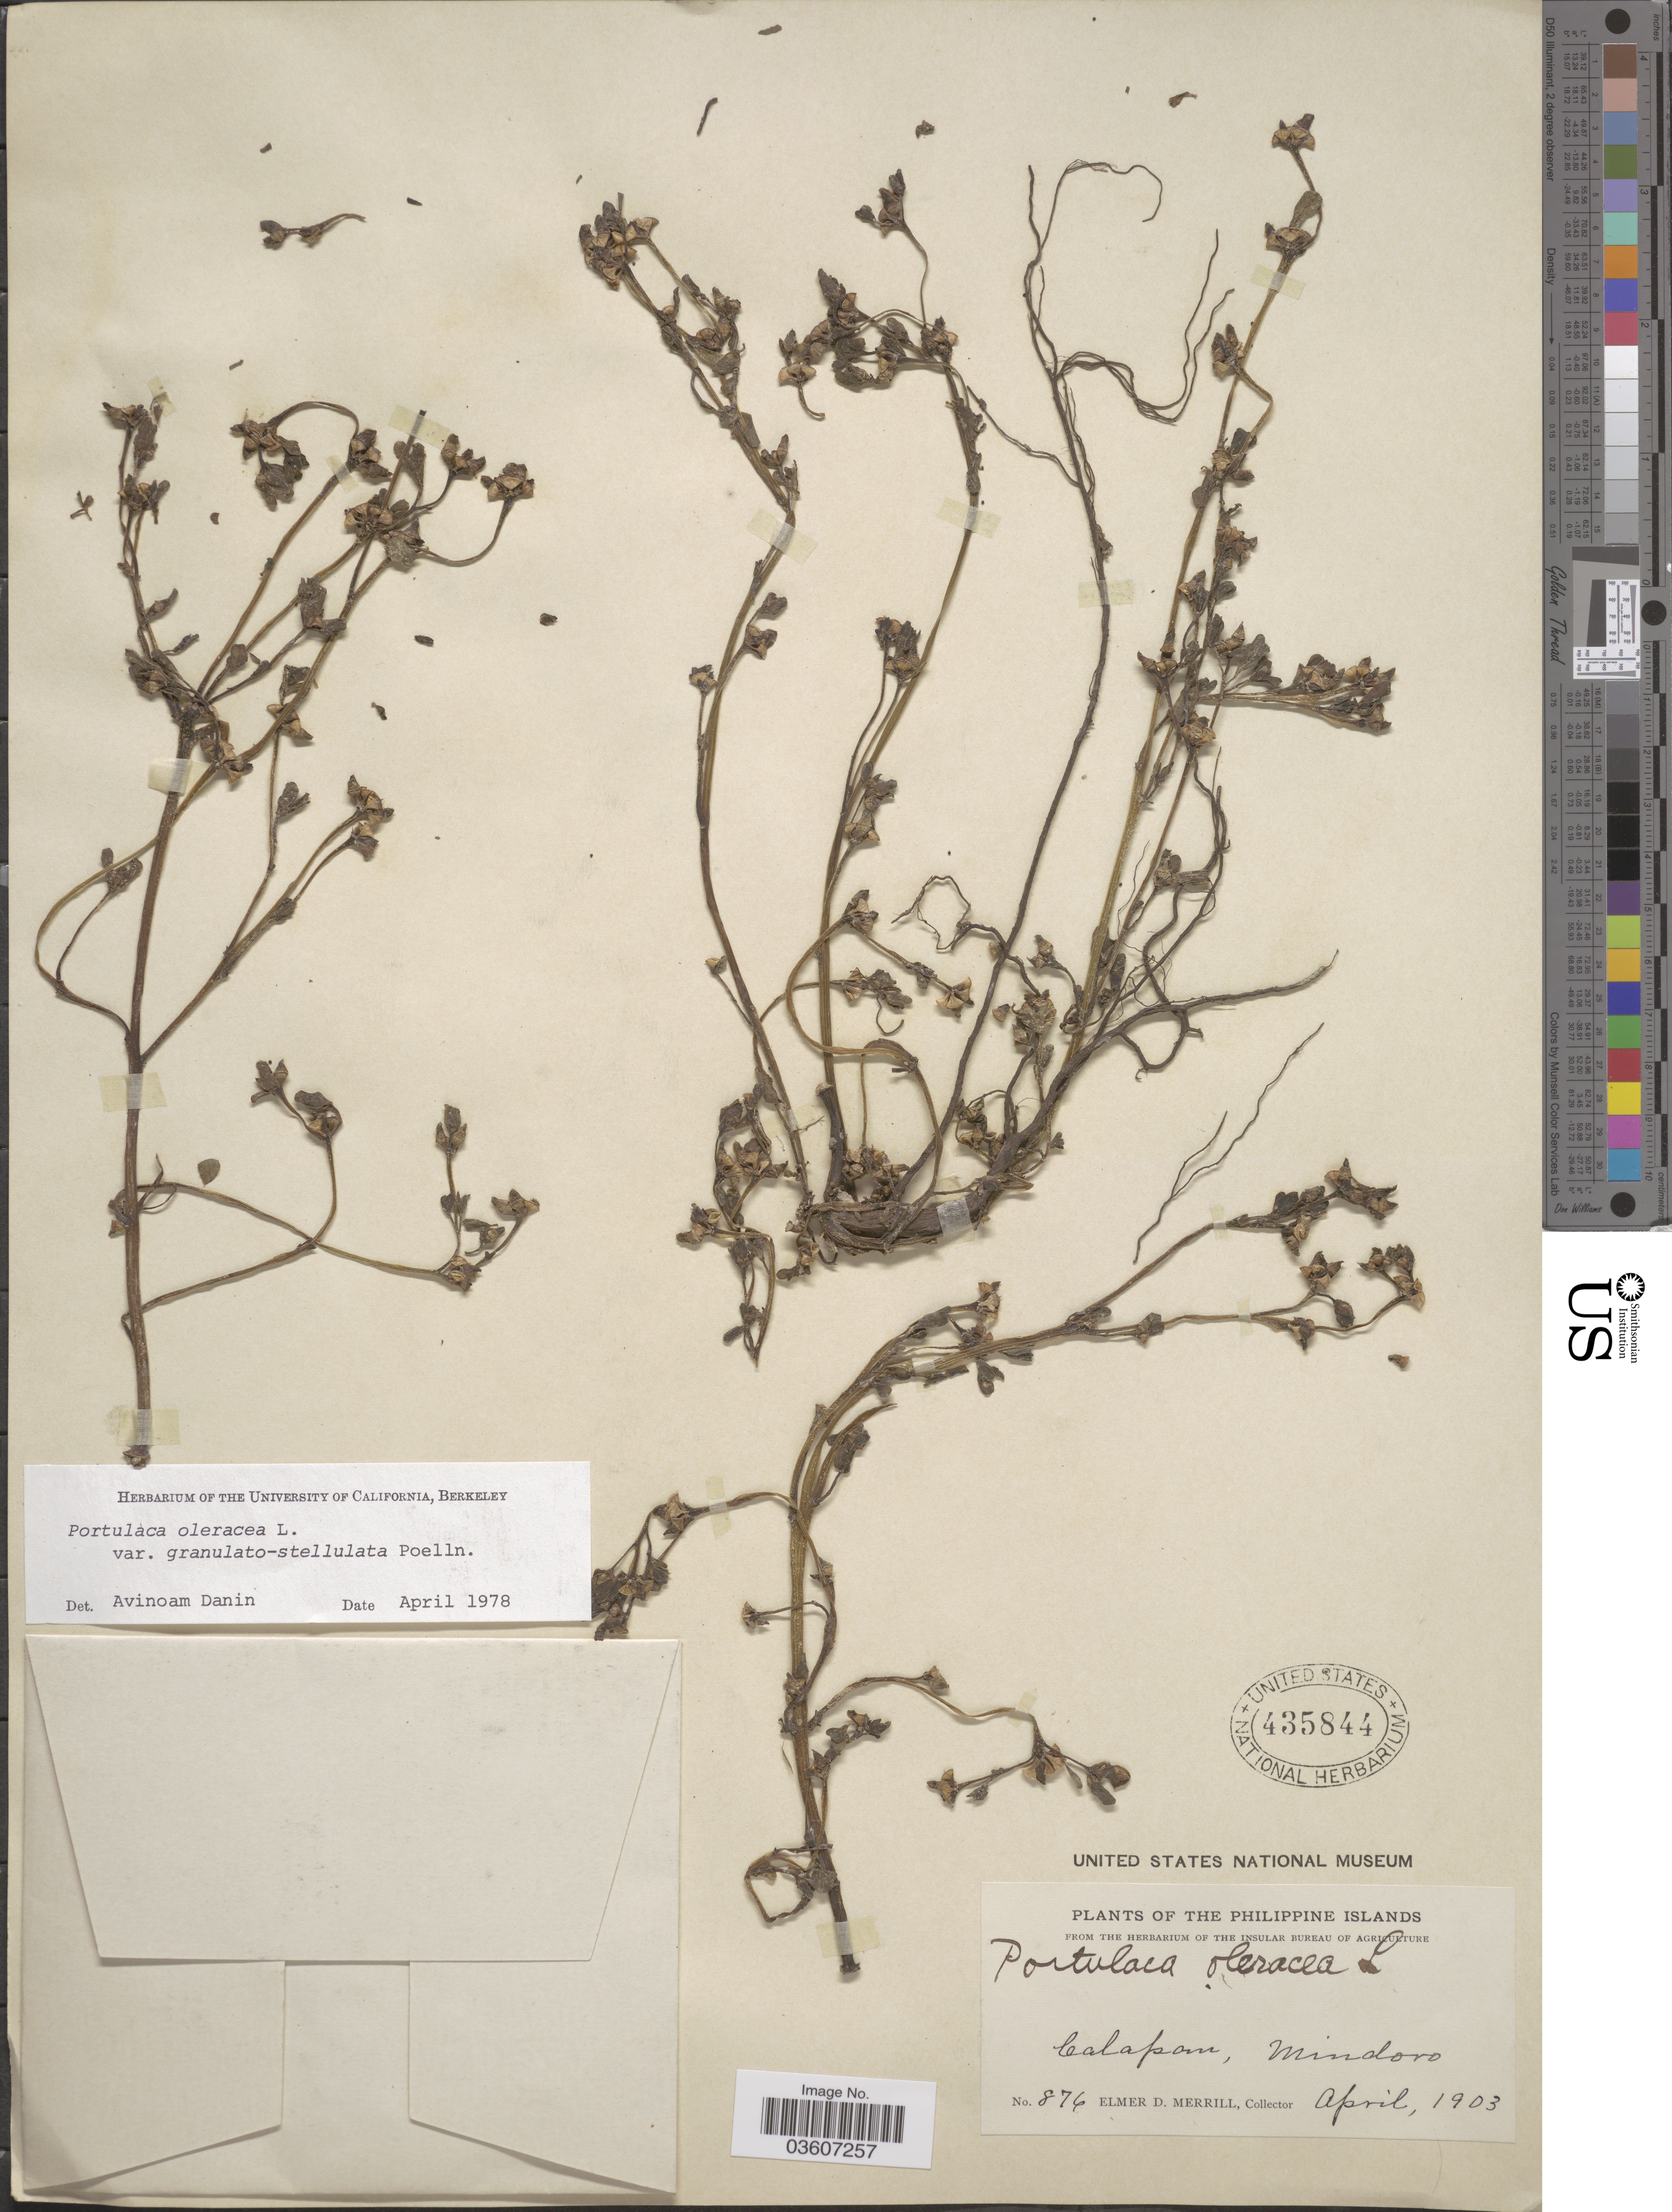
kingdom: Plantae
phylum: Tracheophyta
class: Magnoliopsida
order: Caryophyllales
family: Portulacaceae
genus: Portulaca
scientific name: Portulaca oleracea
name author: L.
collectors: E. D. Merrill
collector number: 876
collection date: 1903-04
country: Philippines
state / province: Mimaropa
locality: Calapan.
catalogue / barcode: US 435844